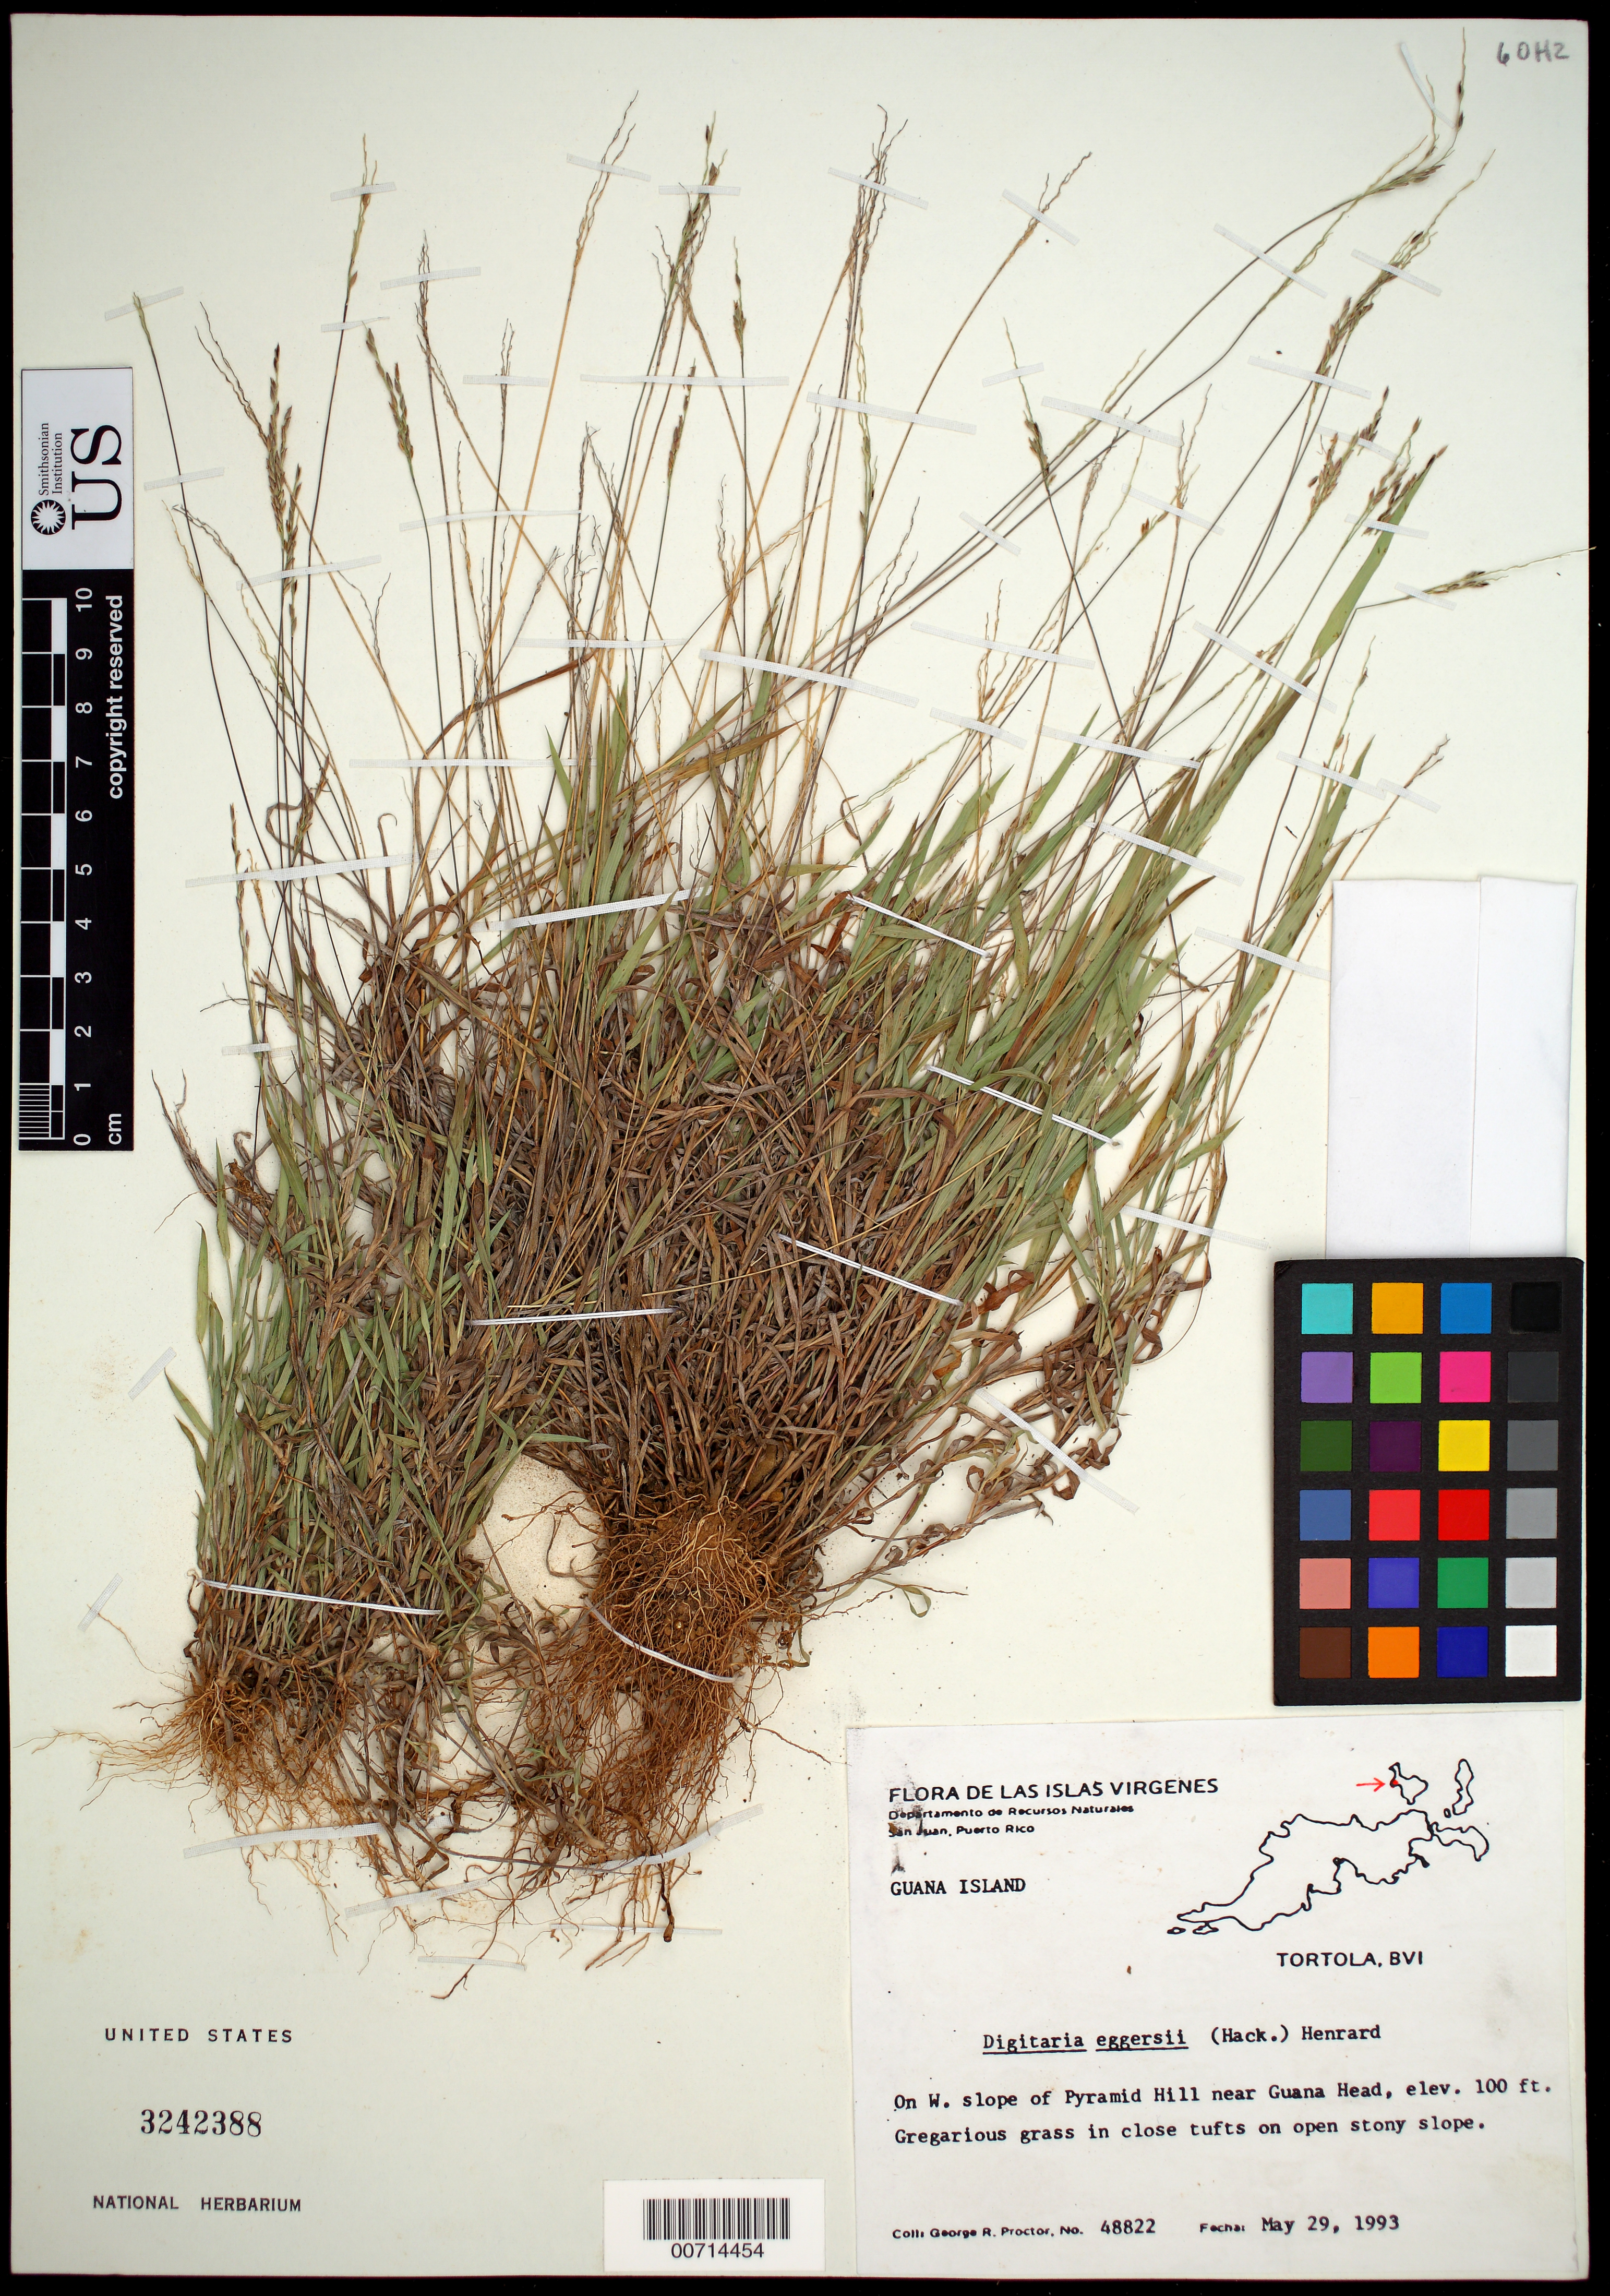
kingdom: Plantae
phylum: Tracheophyta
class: Liliopsida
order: Poales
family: Poaceae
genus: Digitaria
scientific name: Digitaria eggersii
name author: (Hack.) Henr.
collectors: G. R. Proctor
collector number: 48822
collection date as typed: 29 May 1993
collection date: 1993-05-29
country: British Virgin Islands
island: Guana Island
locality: Guana Island: on W slope of Pyramid Hill near Guana Head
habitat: Open stony slope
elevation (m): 30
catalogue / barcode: US 3242388